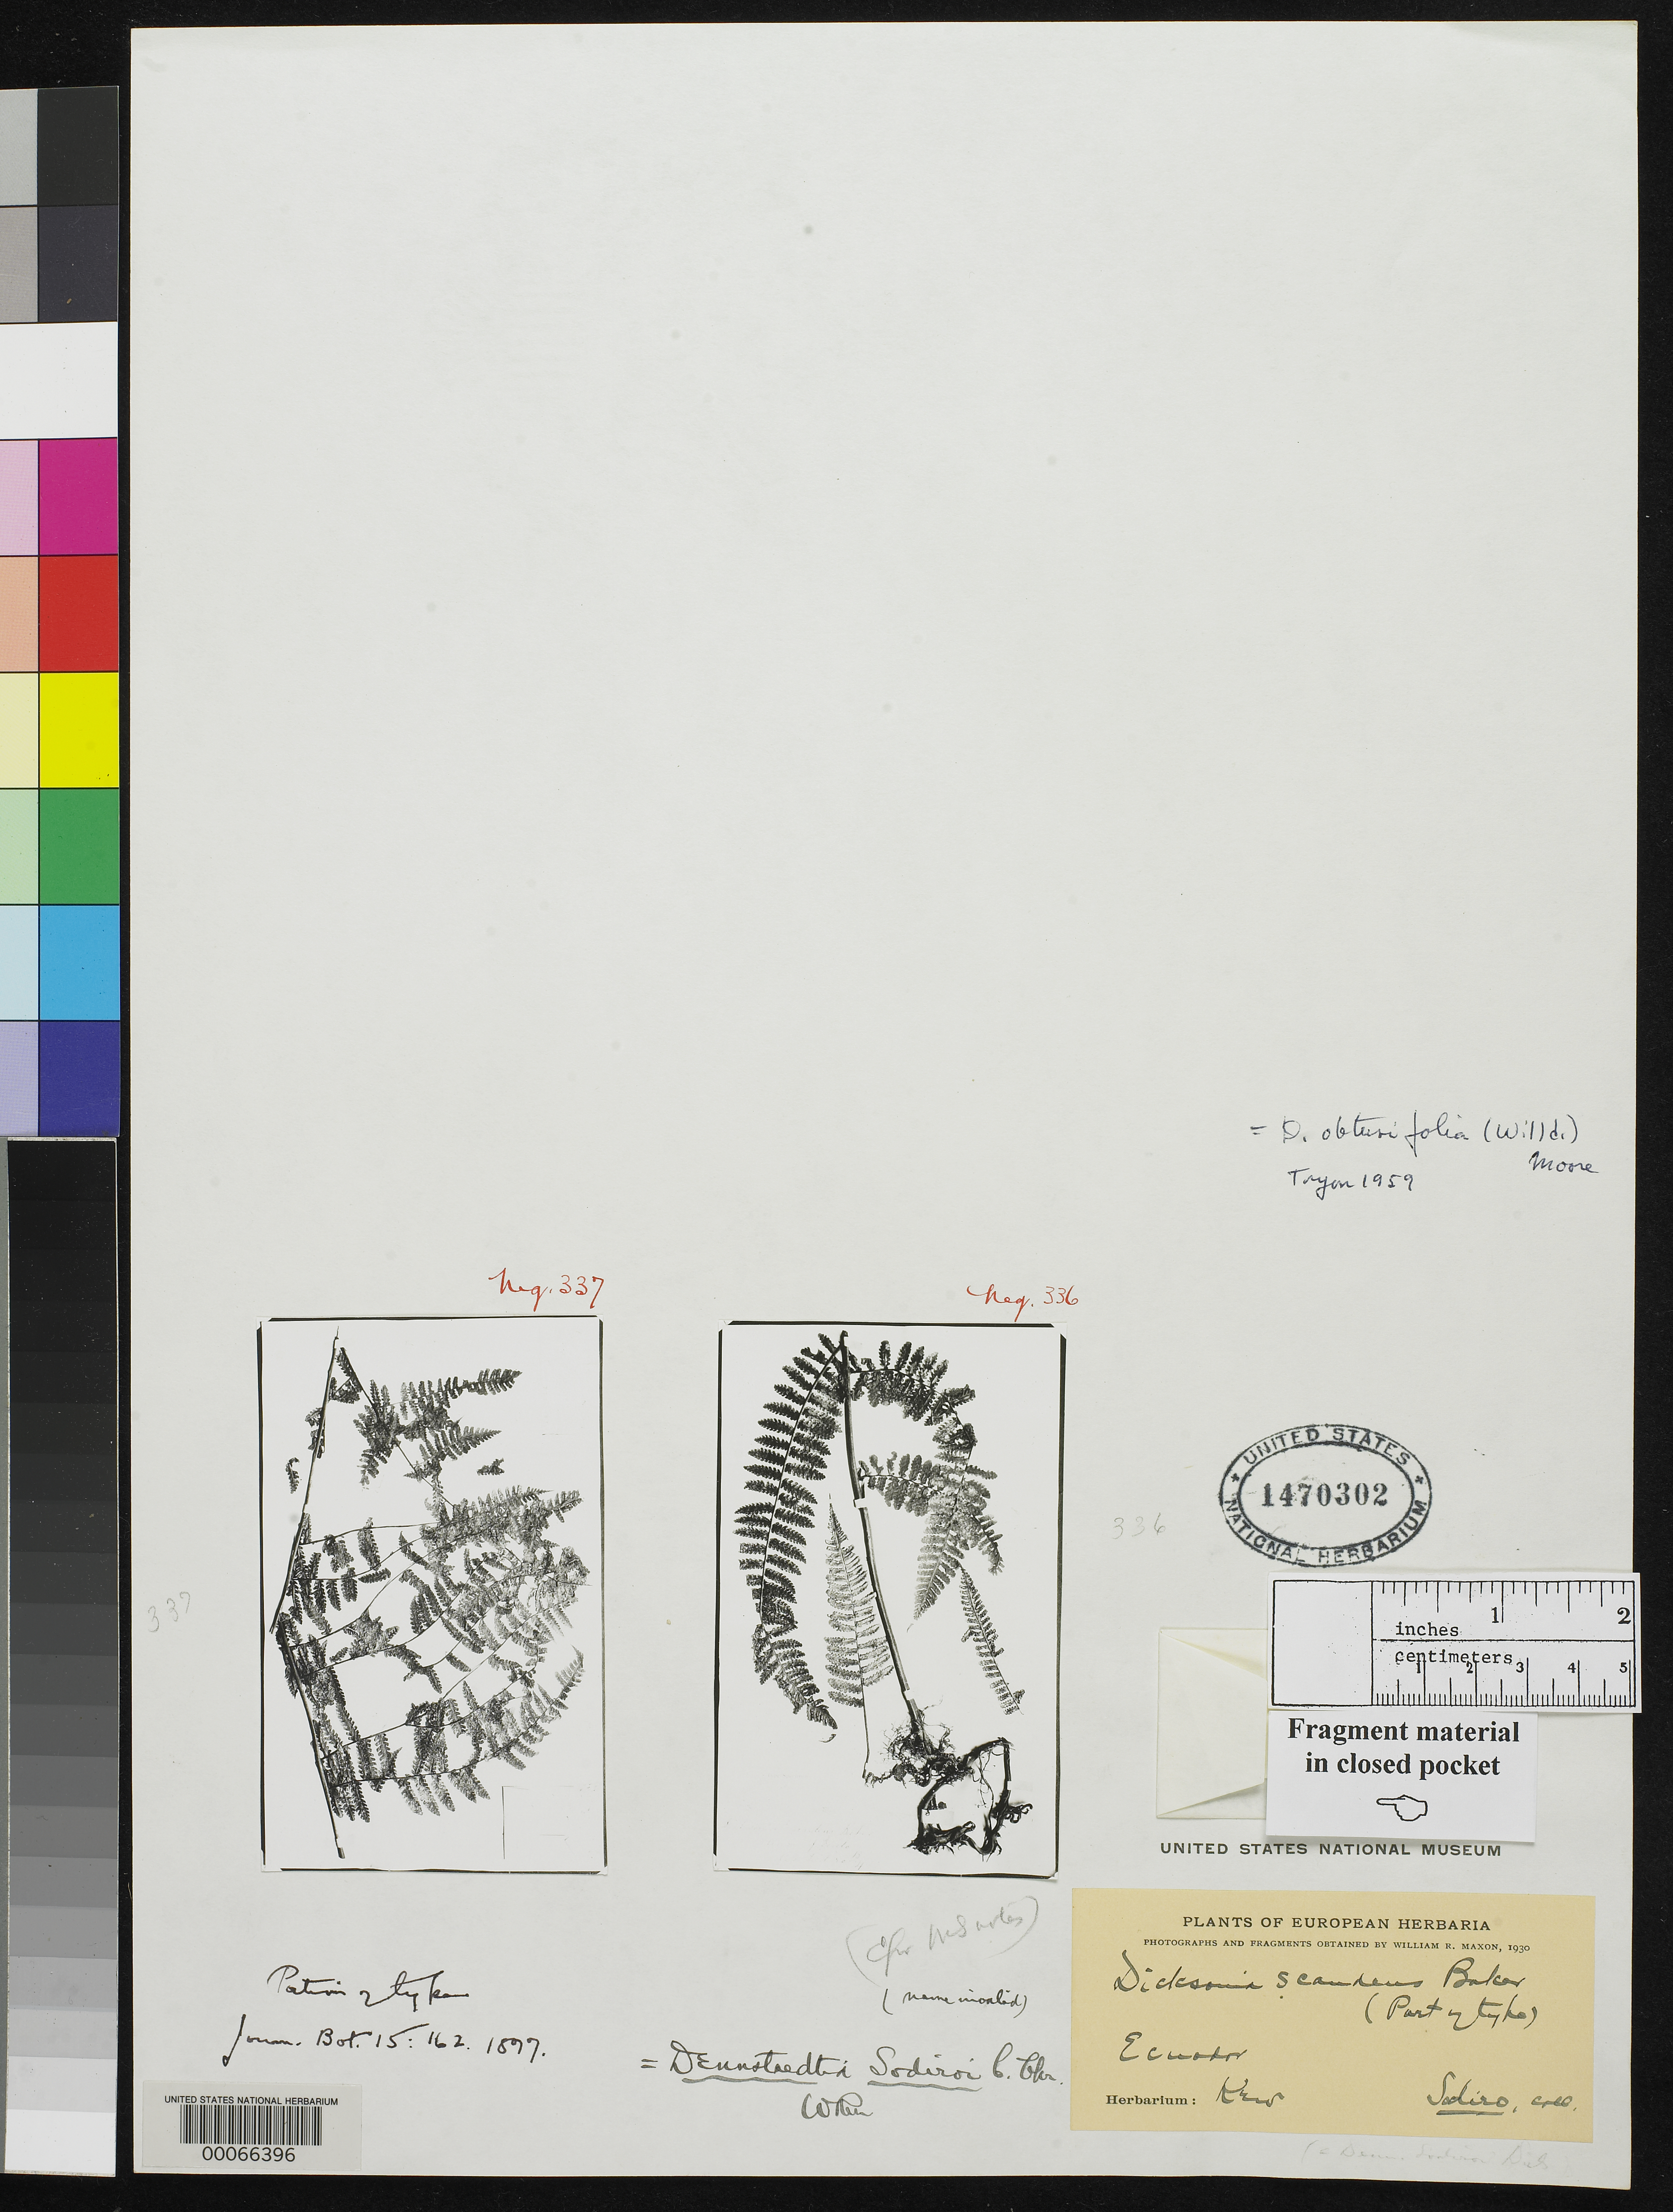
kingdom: Plantae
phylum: Tracheophyta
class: Polypodiopsida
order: Cyatheales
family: Dicksoniaceae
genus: Dicksonia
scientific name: Dicksonia scandens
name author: Baker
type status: Type Fragment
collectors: L. Sodiro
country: Ecuador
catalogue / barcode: US 1470302